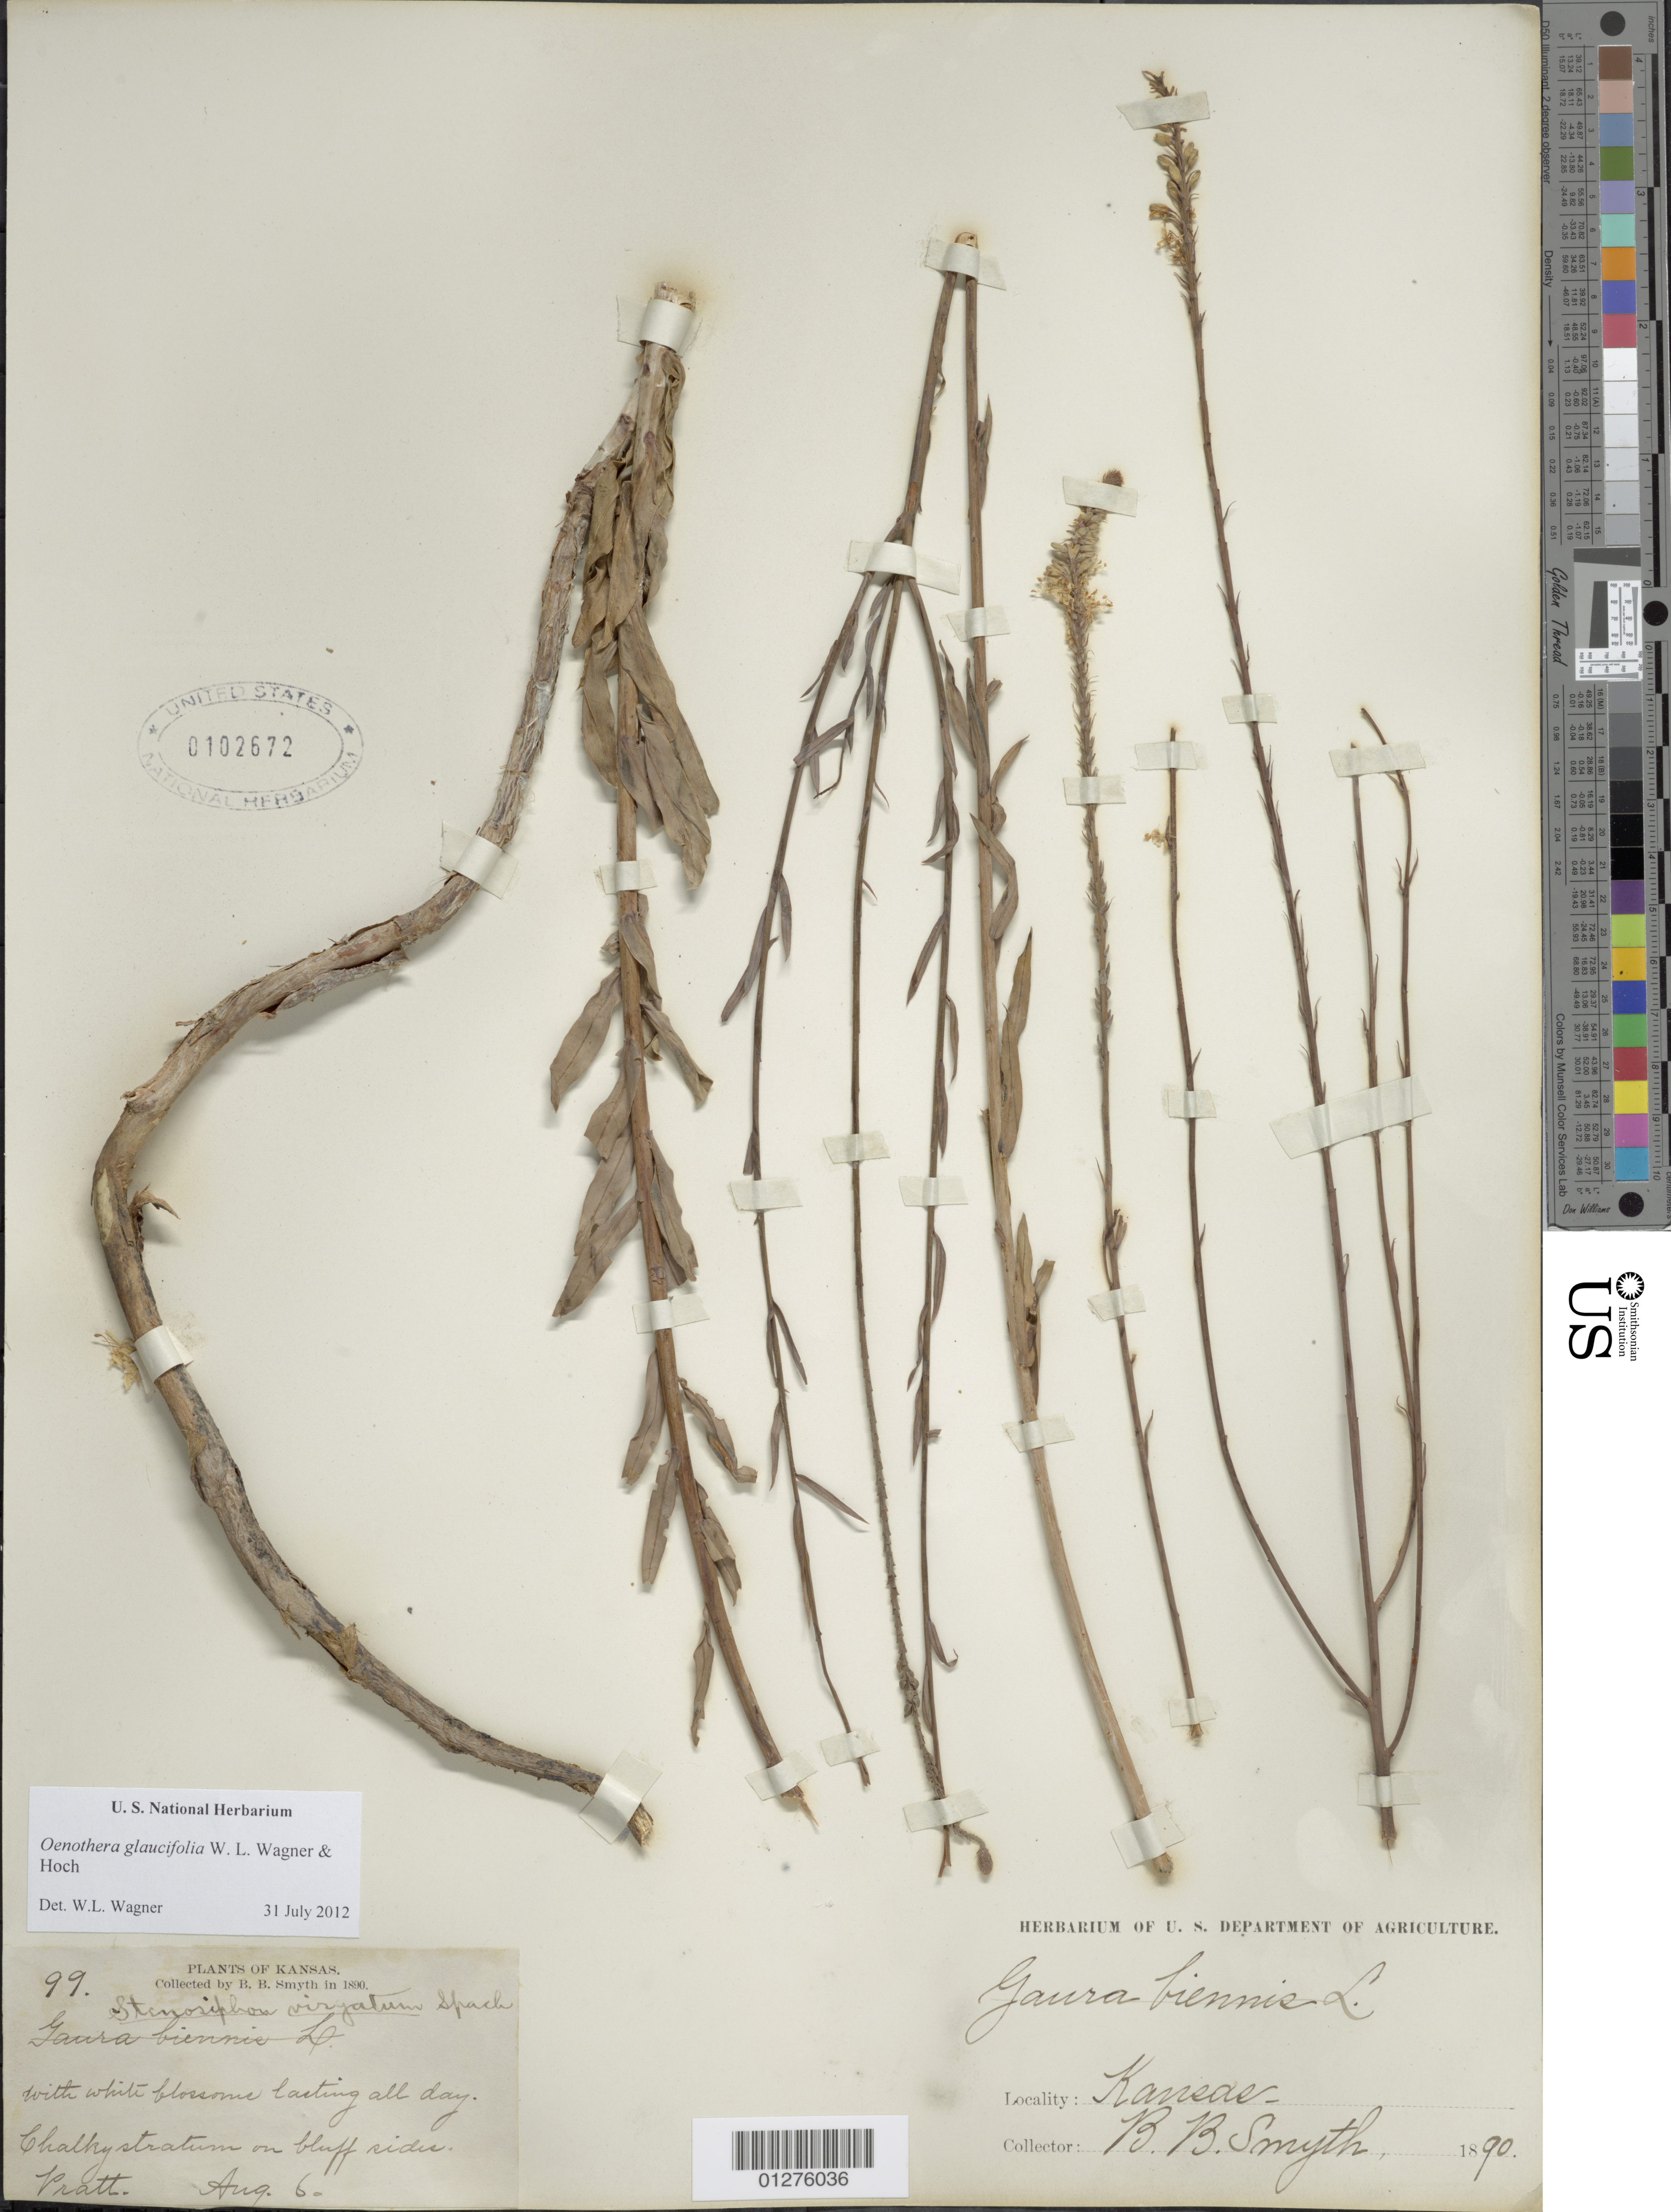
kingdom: Plantae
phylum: Tracheophyta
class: Magnoliopsida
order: Myrtales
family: Onagraceae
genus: Oenothera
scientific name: Oenothera glaucifolia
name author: W.L. Wagner & Hoch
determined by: Wagner, W. L., (BOT), Smithsonian Institution - National Museum of Natural History (UNITED STATES)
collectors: B. Smyth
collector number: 99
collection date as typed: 06 Aug 1890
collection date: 1890-08-06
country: United States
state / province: Kansas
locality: Pratt.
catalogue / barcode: US 102672